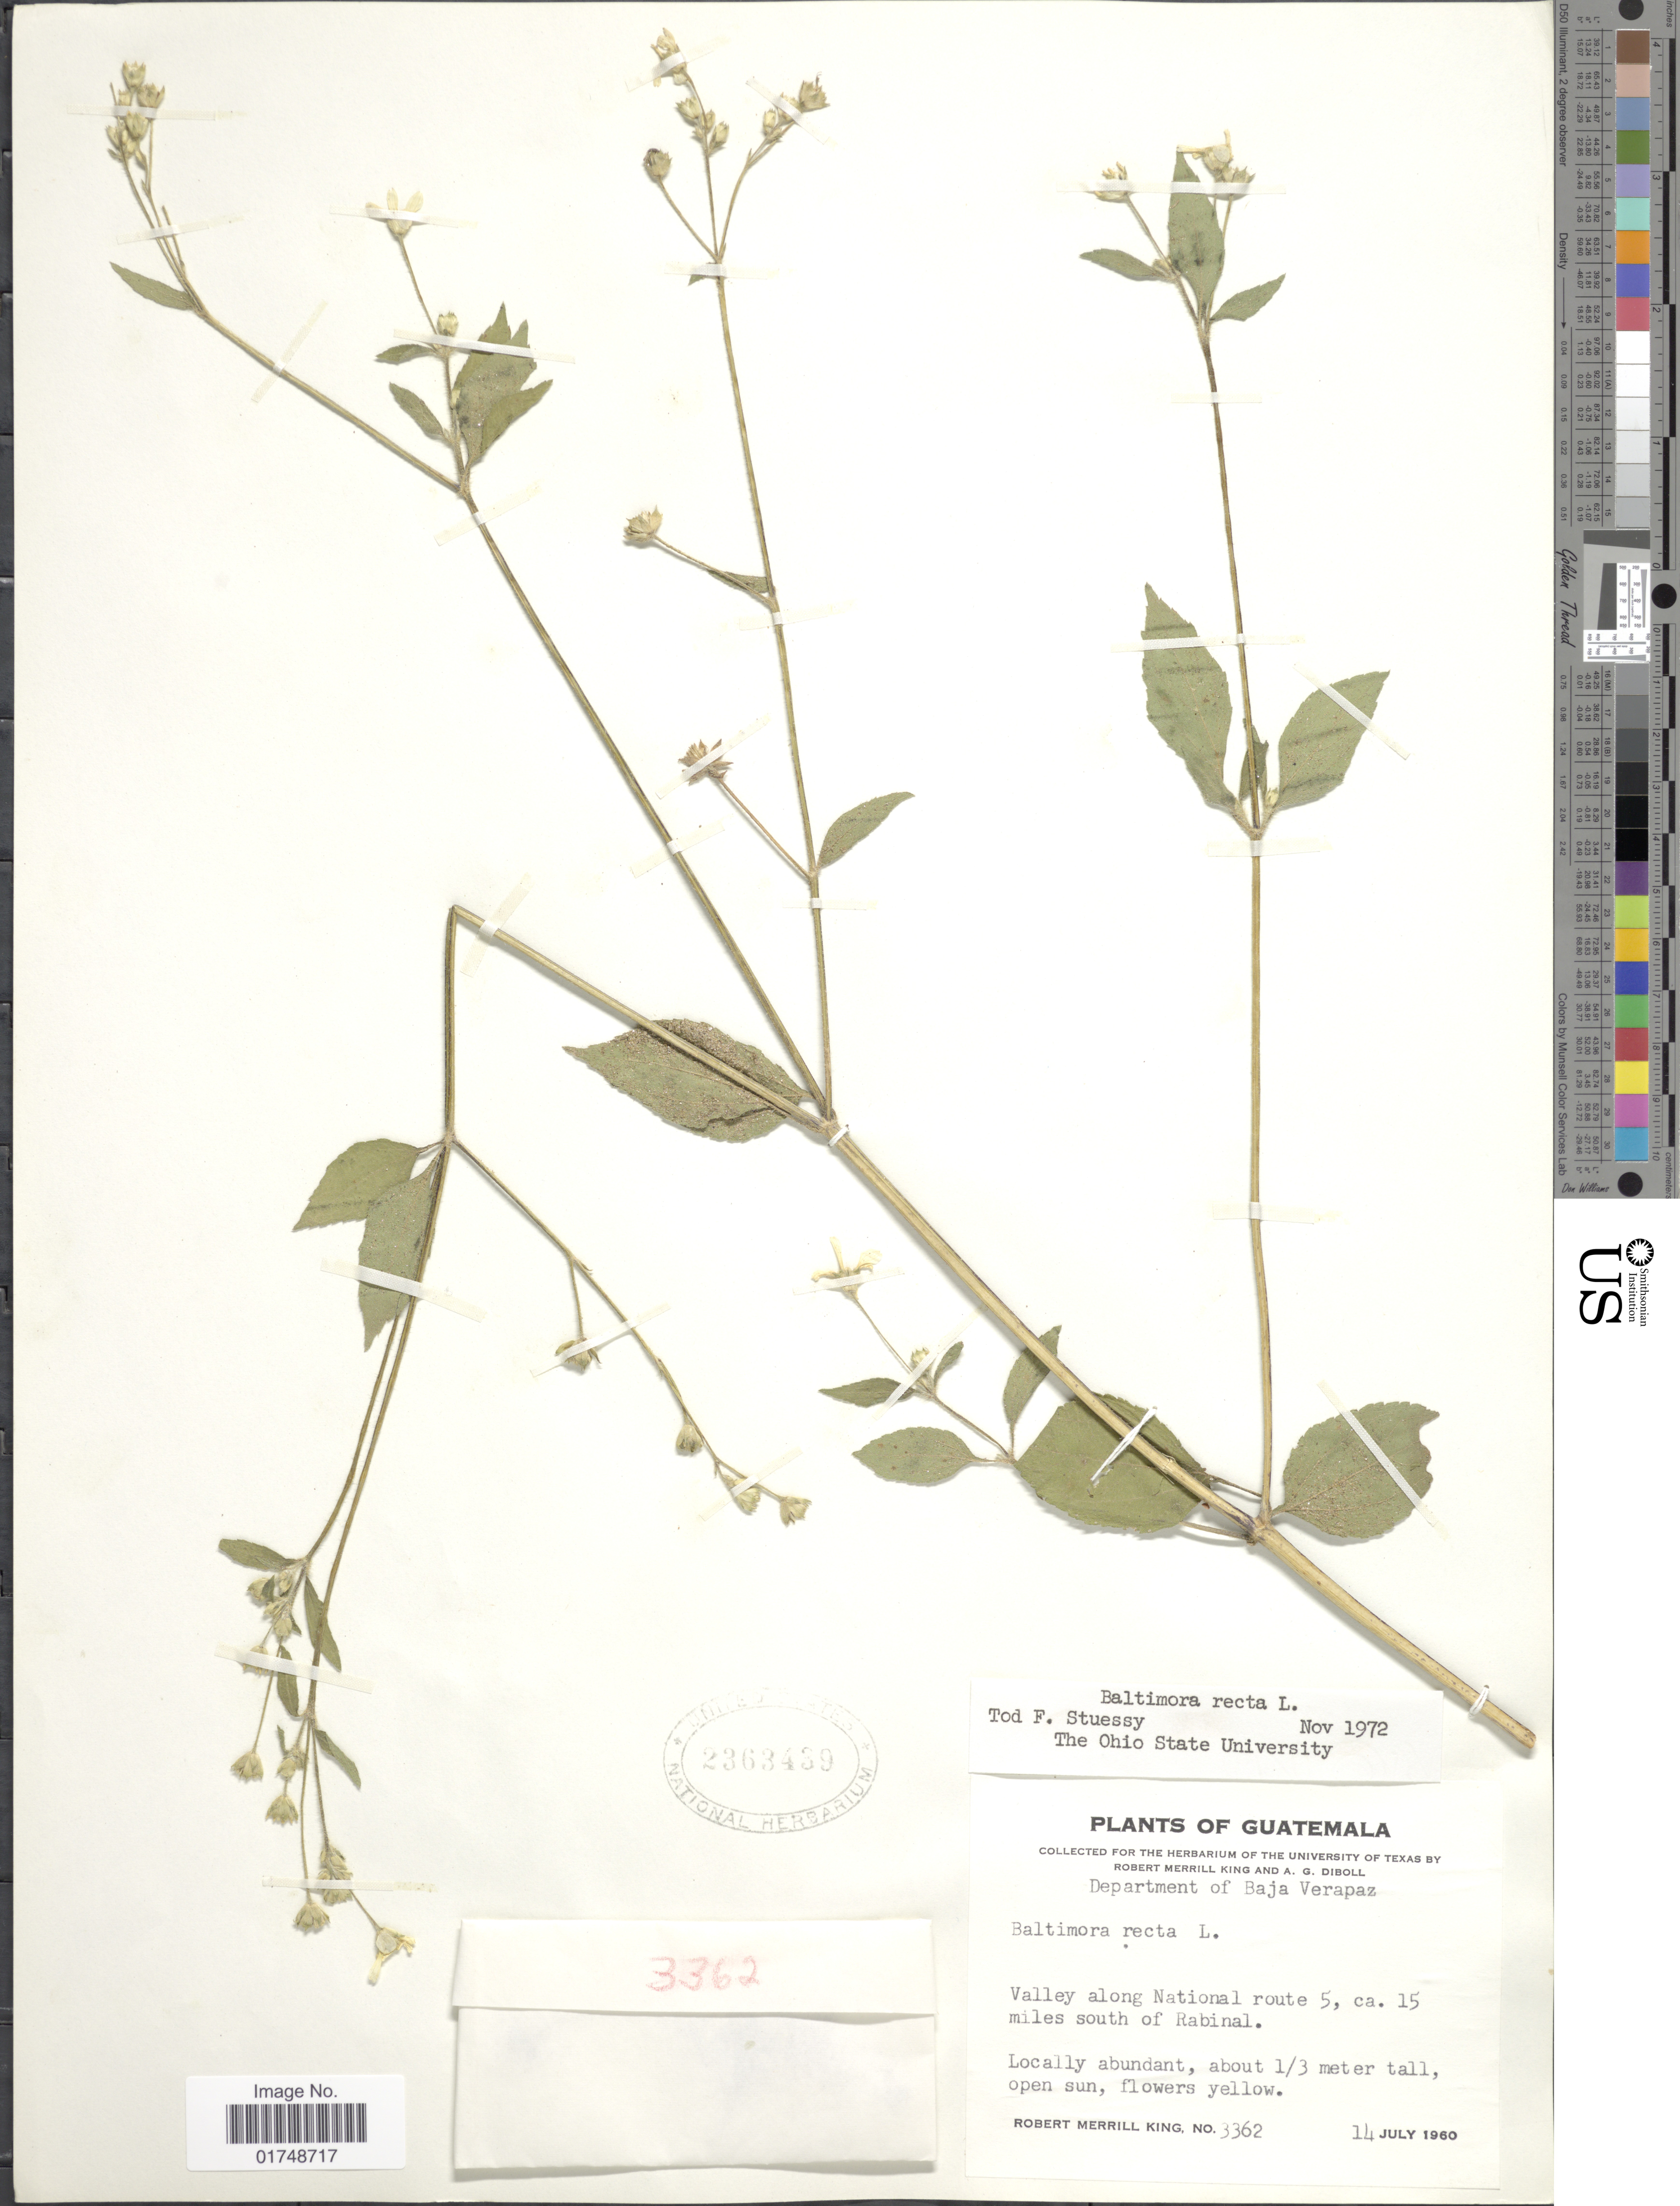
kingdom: Plantae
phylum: Tracheophyta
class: Magnoliopsida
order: Asterales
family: Asteraceae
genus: Baltimora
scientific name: Baltimora recta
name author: L.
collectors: R. M. King & A. Diboll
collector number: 3362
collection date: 1960-07-14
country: Guatemala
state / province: Baja Verapaz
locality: Department of Baja Verapaz. Valley along Natiol route 5. ca. 15 miles south of Rabinal, Locally abundant.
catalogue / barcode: US 2363439